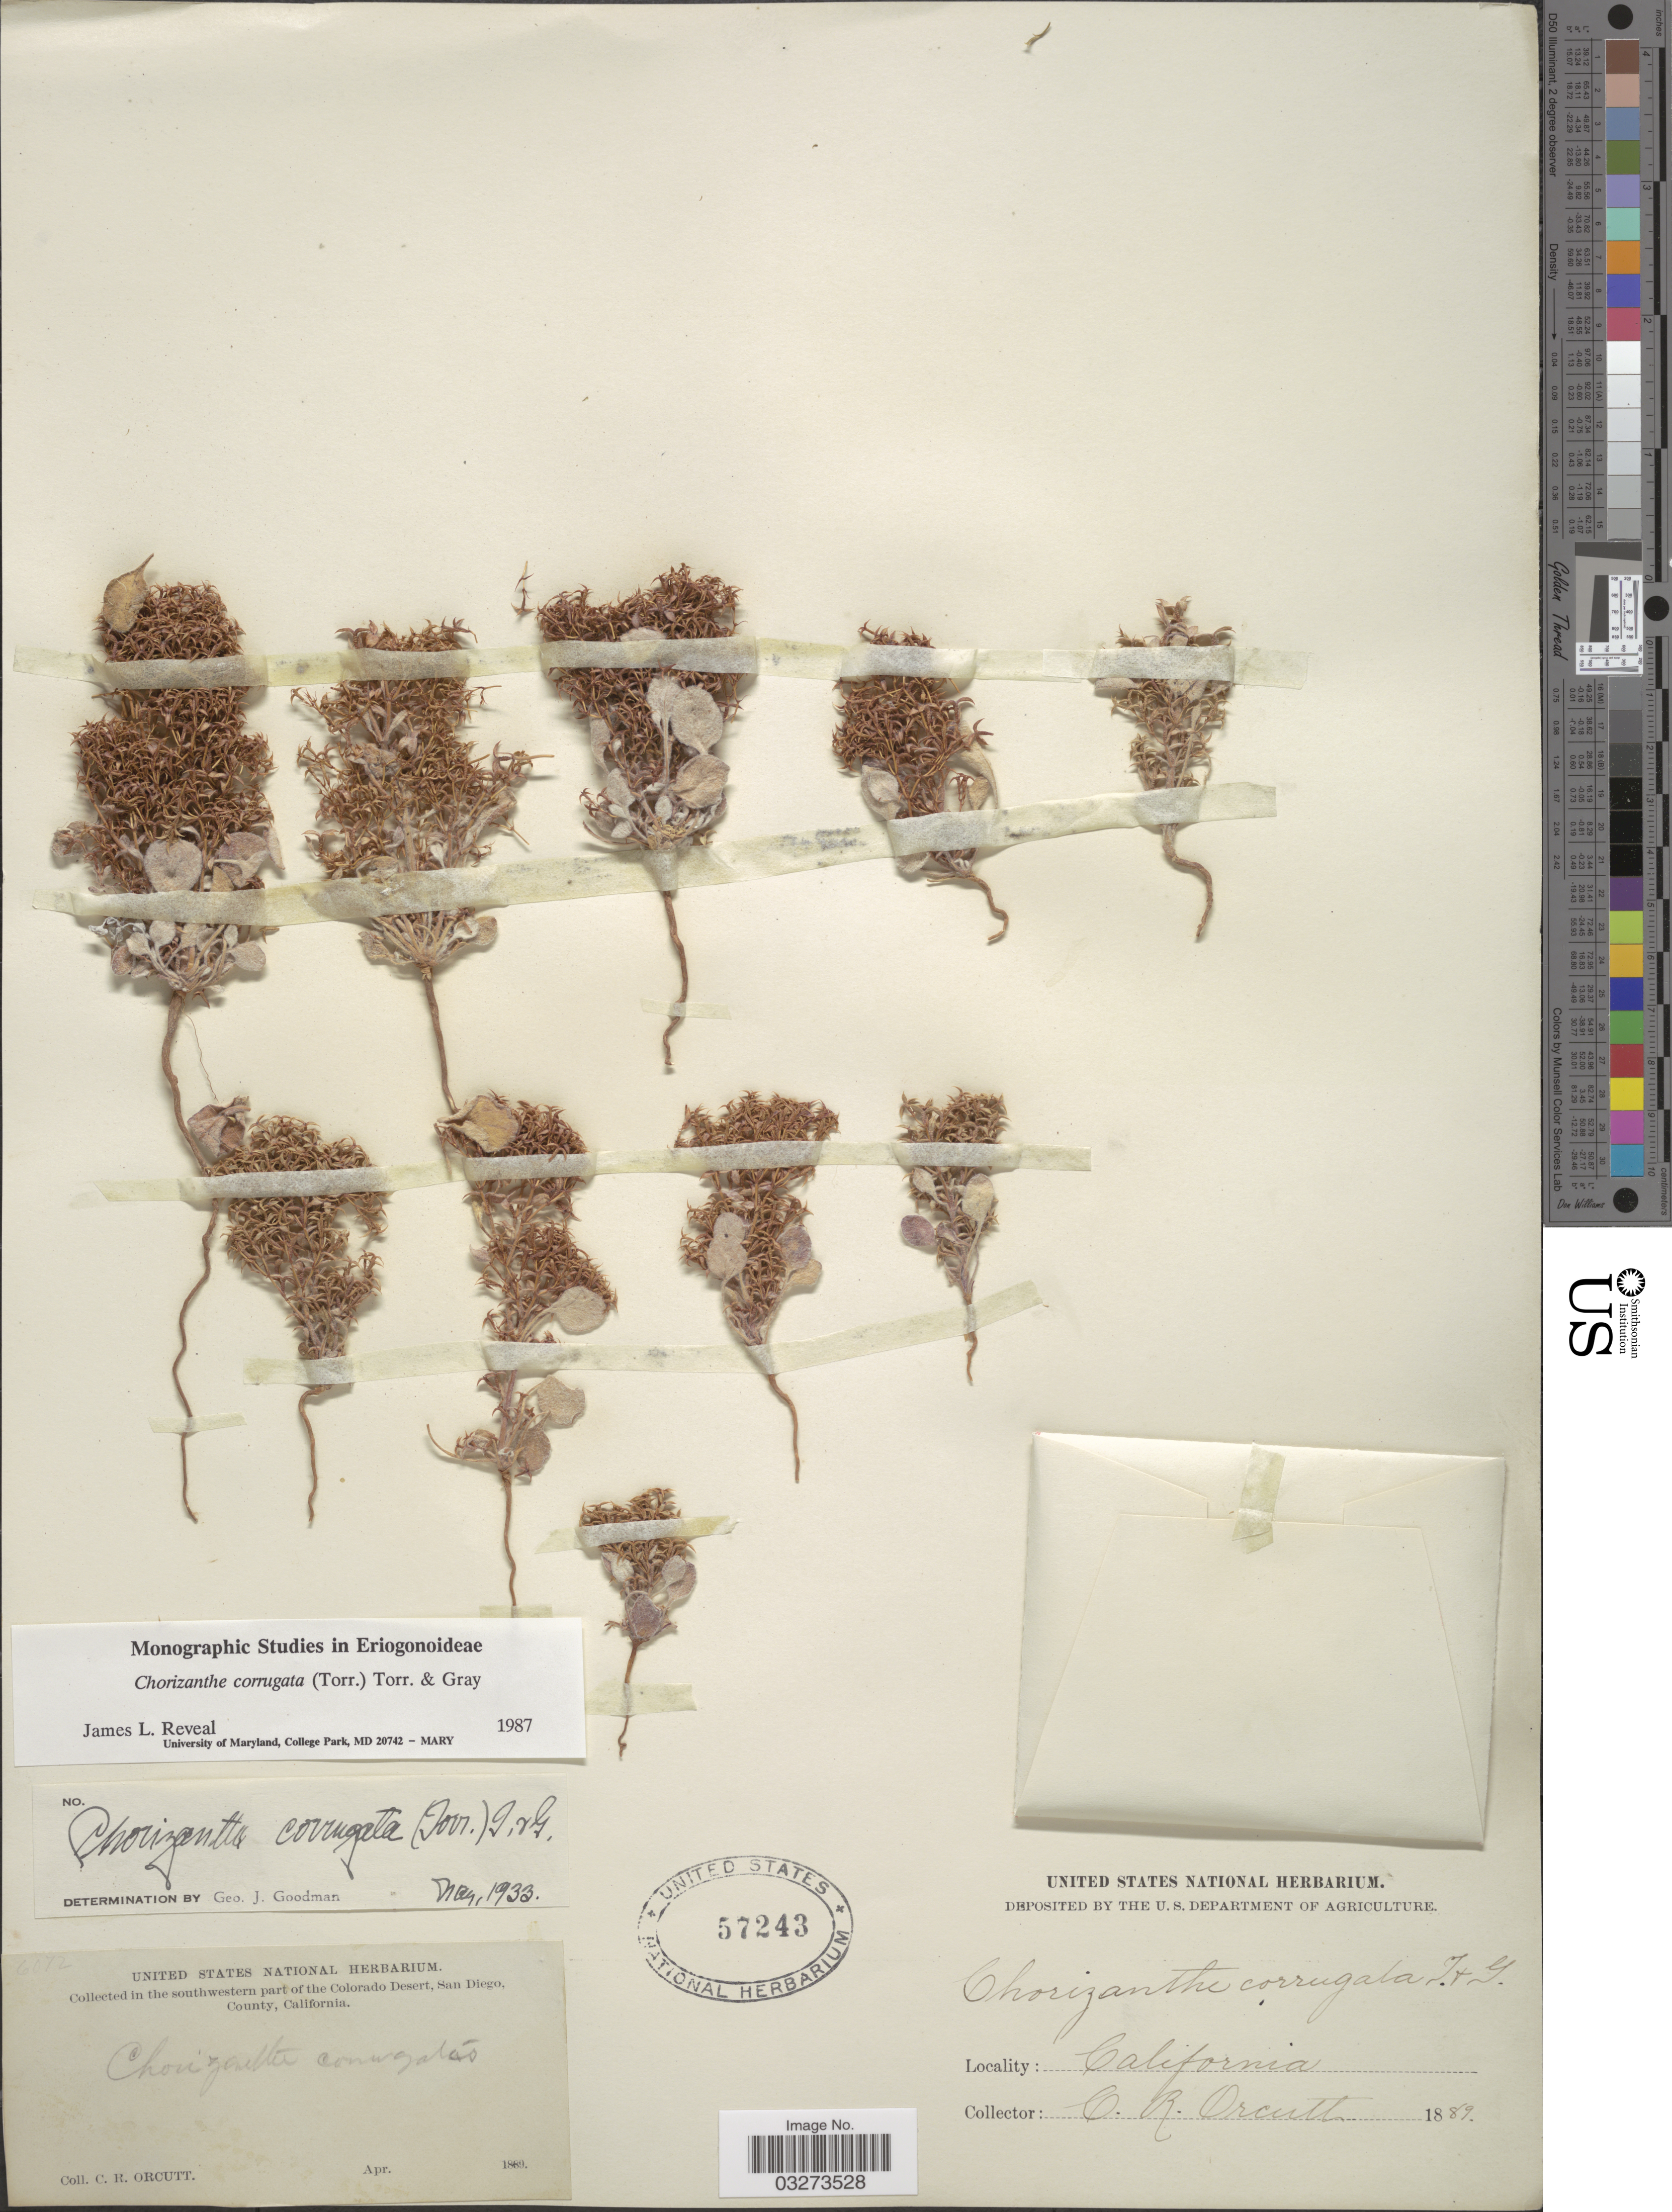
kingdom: Plantae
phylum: Tracheophyta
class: Magnoliopsida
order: Caryophyllales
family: Polygonaceae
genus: Chorizanthe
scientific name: Chorizanthe corrugata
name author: Torr. & A. Gray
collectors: C. R. Orcutt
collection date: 1889-04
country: United States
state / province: California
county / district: San Diego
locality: Southwestern part of the Colorado Desert, San Diego, County.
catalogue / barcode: US 57243